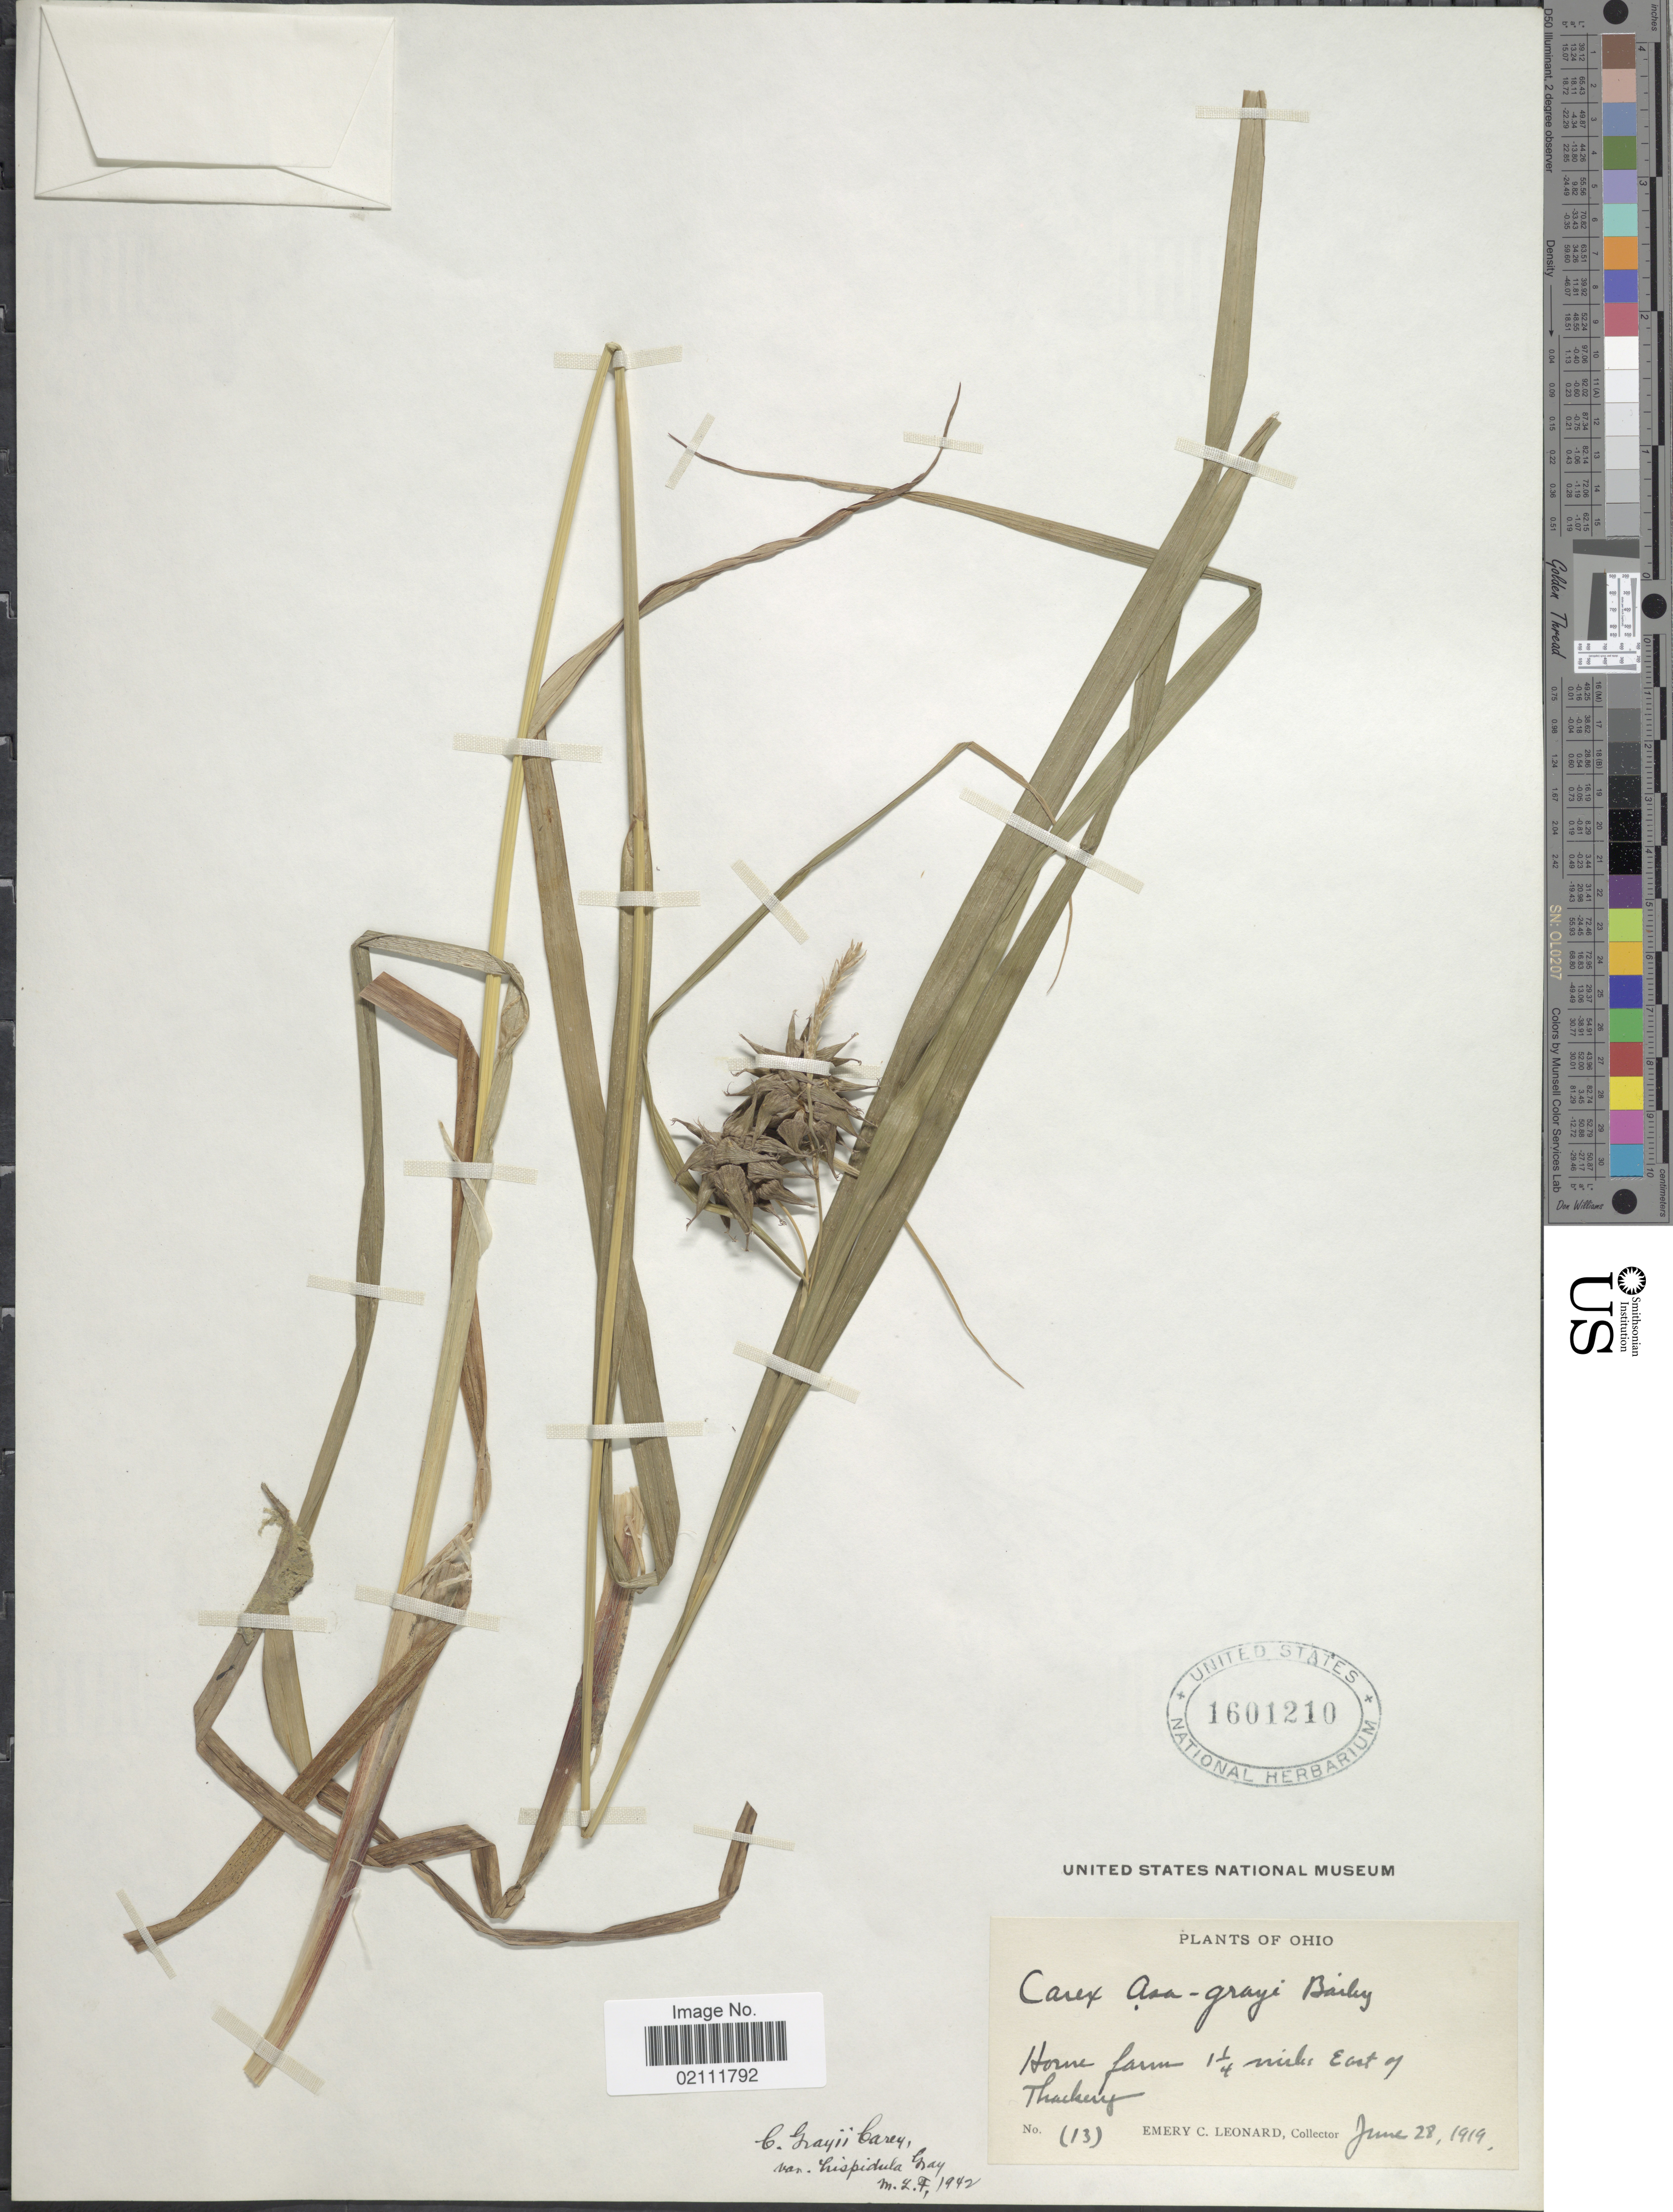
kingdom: Plantae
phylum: Tracheophyta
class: Liliopsida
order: Poales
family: Cyperaceae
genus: Carex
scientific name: Carex grayi var. hispidula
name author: A. Gray ex L.H. Bailey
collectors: E. C. Leonard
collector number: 13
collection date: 1919-06-28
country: United States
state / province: Ohio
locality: Home farm 1 1/4 mile: East of Thackery.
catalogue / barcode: US 1601210